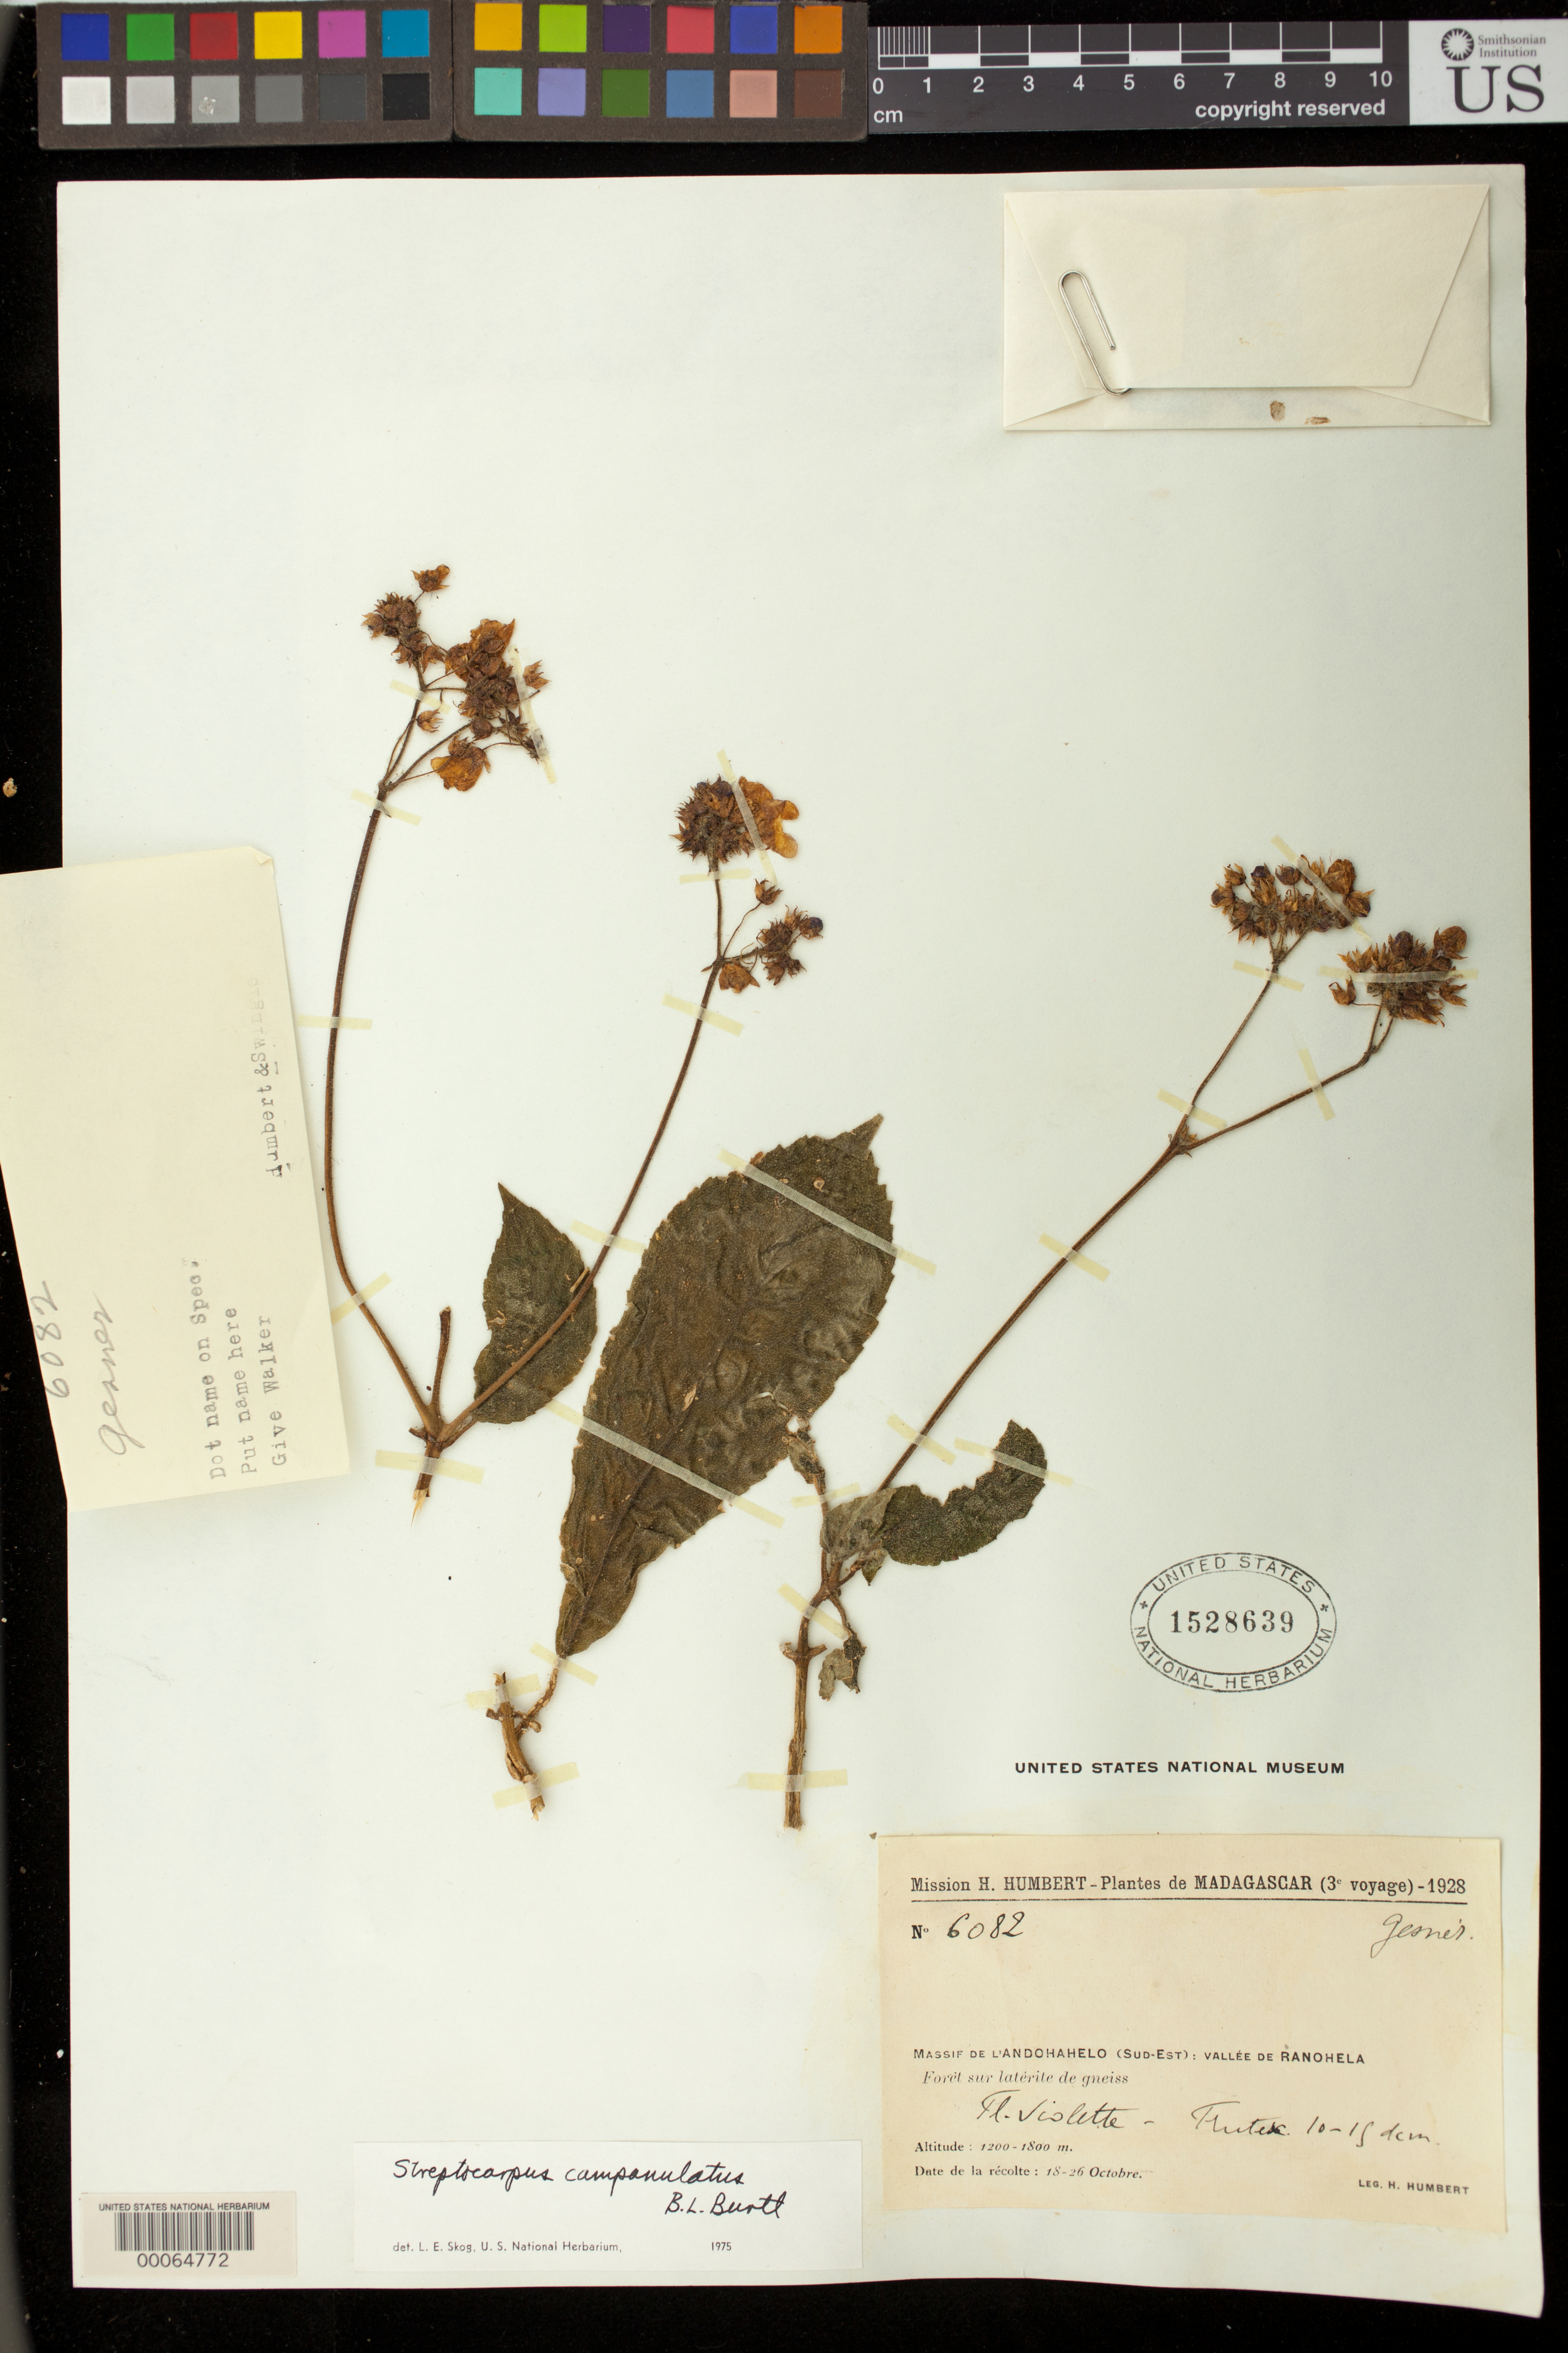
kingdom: Plantae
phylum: Tracheophyta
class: Magnoliopsida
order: Lamiales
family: Gesneriaceae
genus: Streptocarpus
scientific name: Streptocarpus campanulatus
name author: B.L. Burtt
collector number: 6082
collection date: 1928-10-18/1928-10-26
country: Madagascar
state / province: Anosy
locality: Massif de l'Andohahelo [Andohahela] (Sud-Est): Vallee de Ranohela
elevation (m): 1200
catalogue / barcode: US 1528639